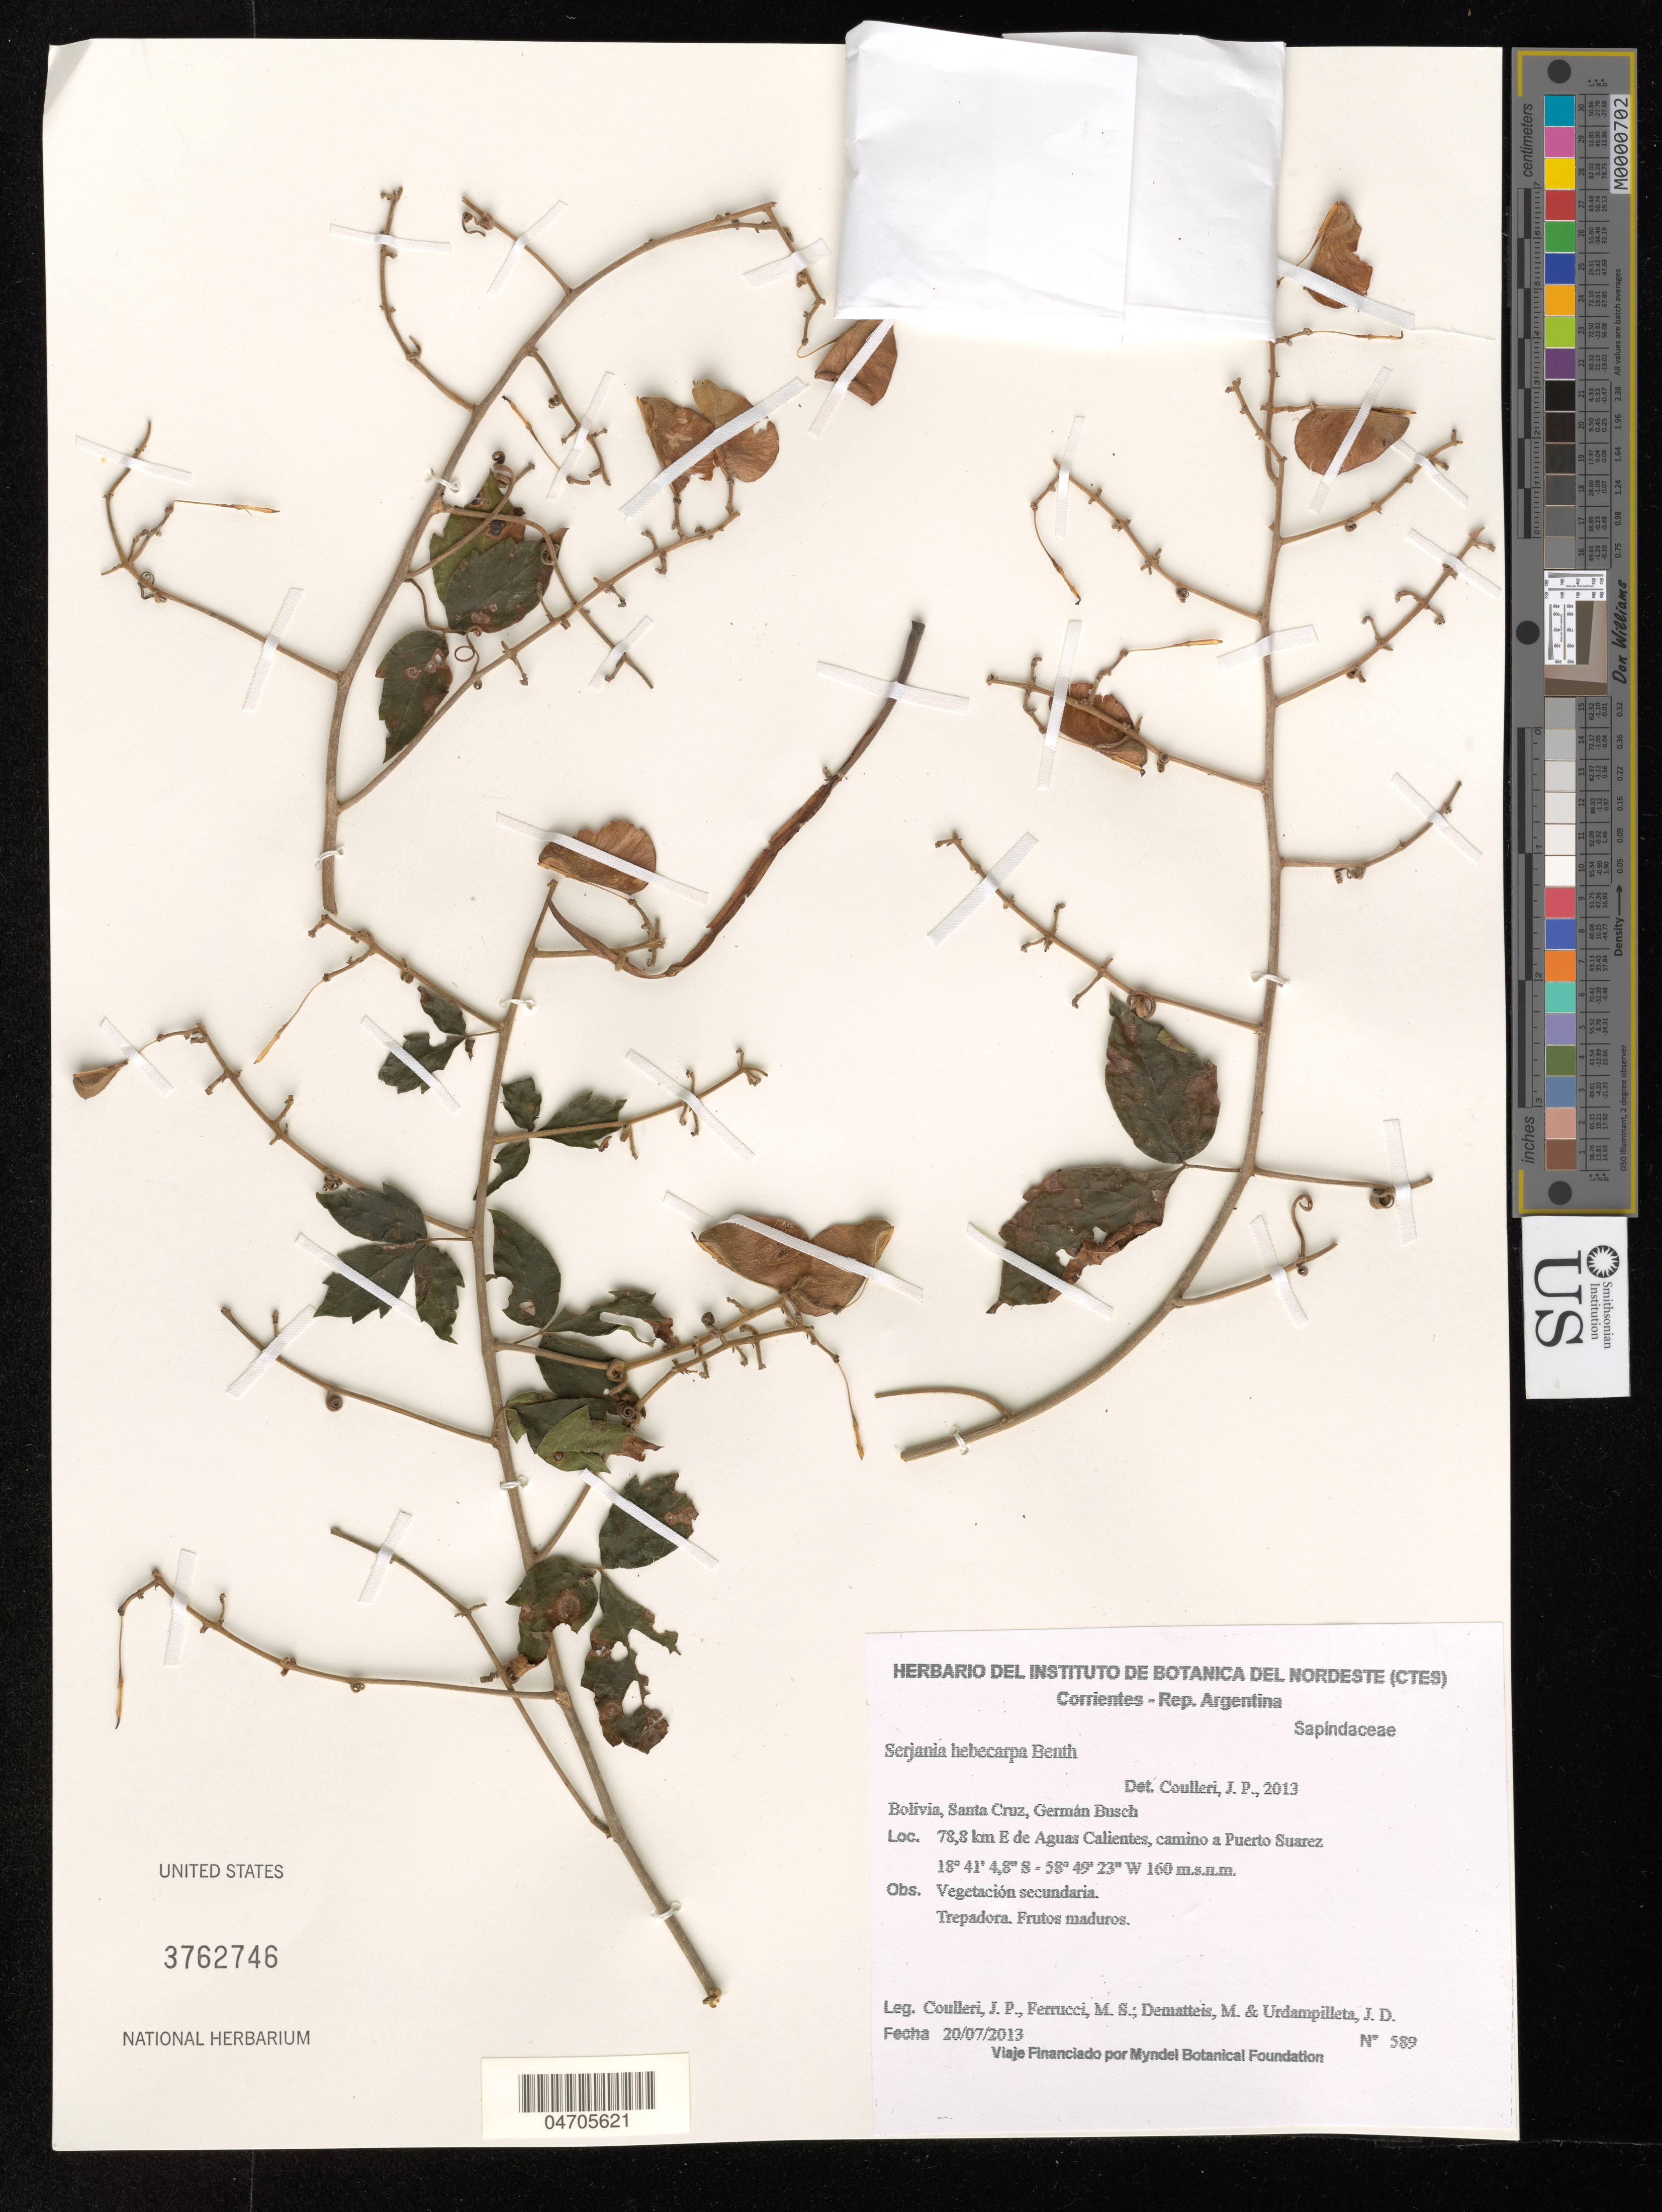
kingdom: Plantae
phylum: Tracheophyta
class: Magnoliopsida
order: Sapindales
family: Sapindaceae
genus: Serjania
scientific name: Serjania hebecarpa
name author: Benth.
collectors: J. Coulleri, M. S. Ferrucci, M. Dematteis & J. Urdampilleta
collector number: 589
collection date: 2013-07-20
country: Bolivia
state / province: Santa Cruz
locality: Germán Busch. 78,8 km E de Aguas Calientes, camino a Puerto Suarez.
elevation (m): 160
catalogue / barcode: US 3762746